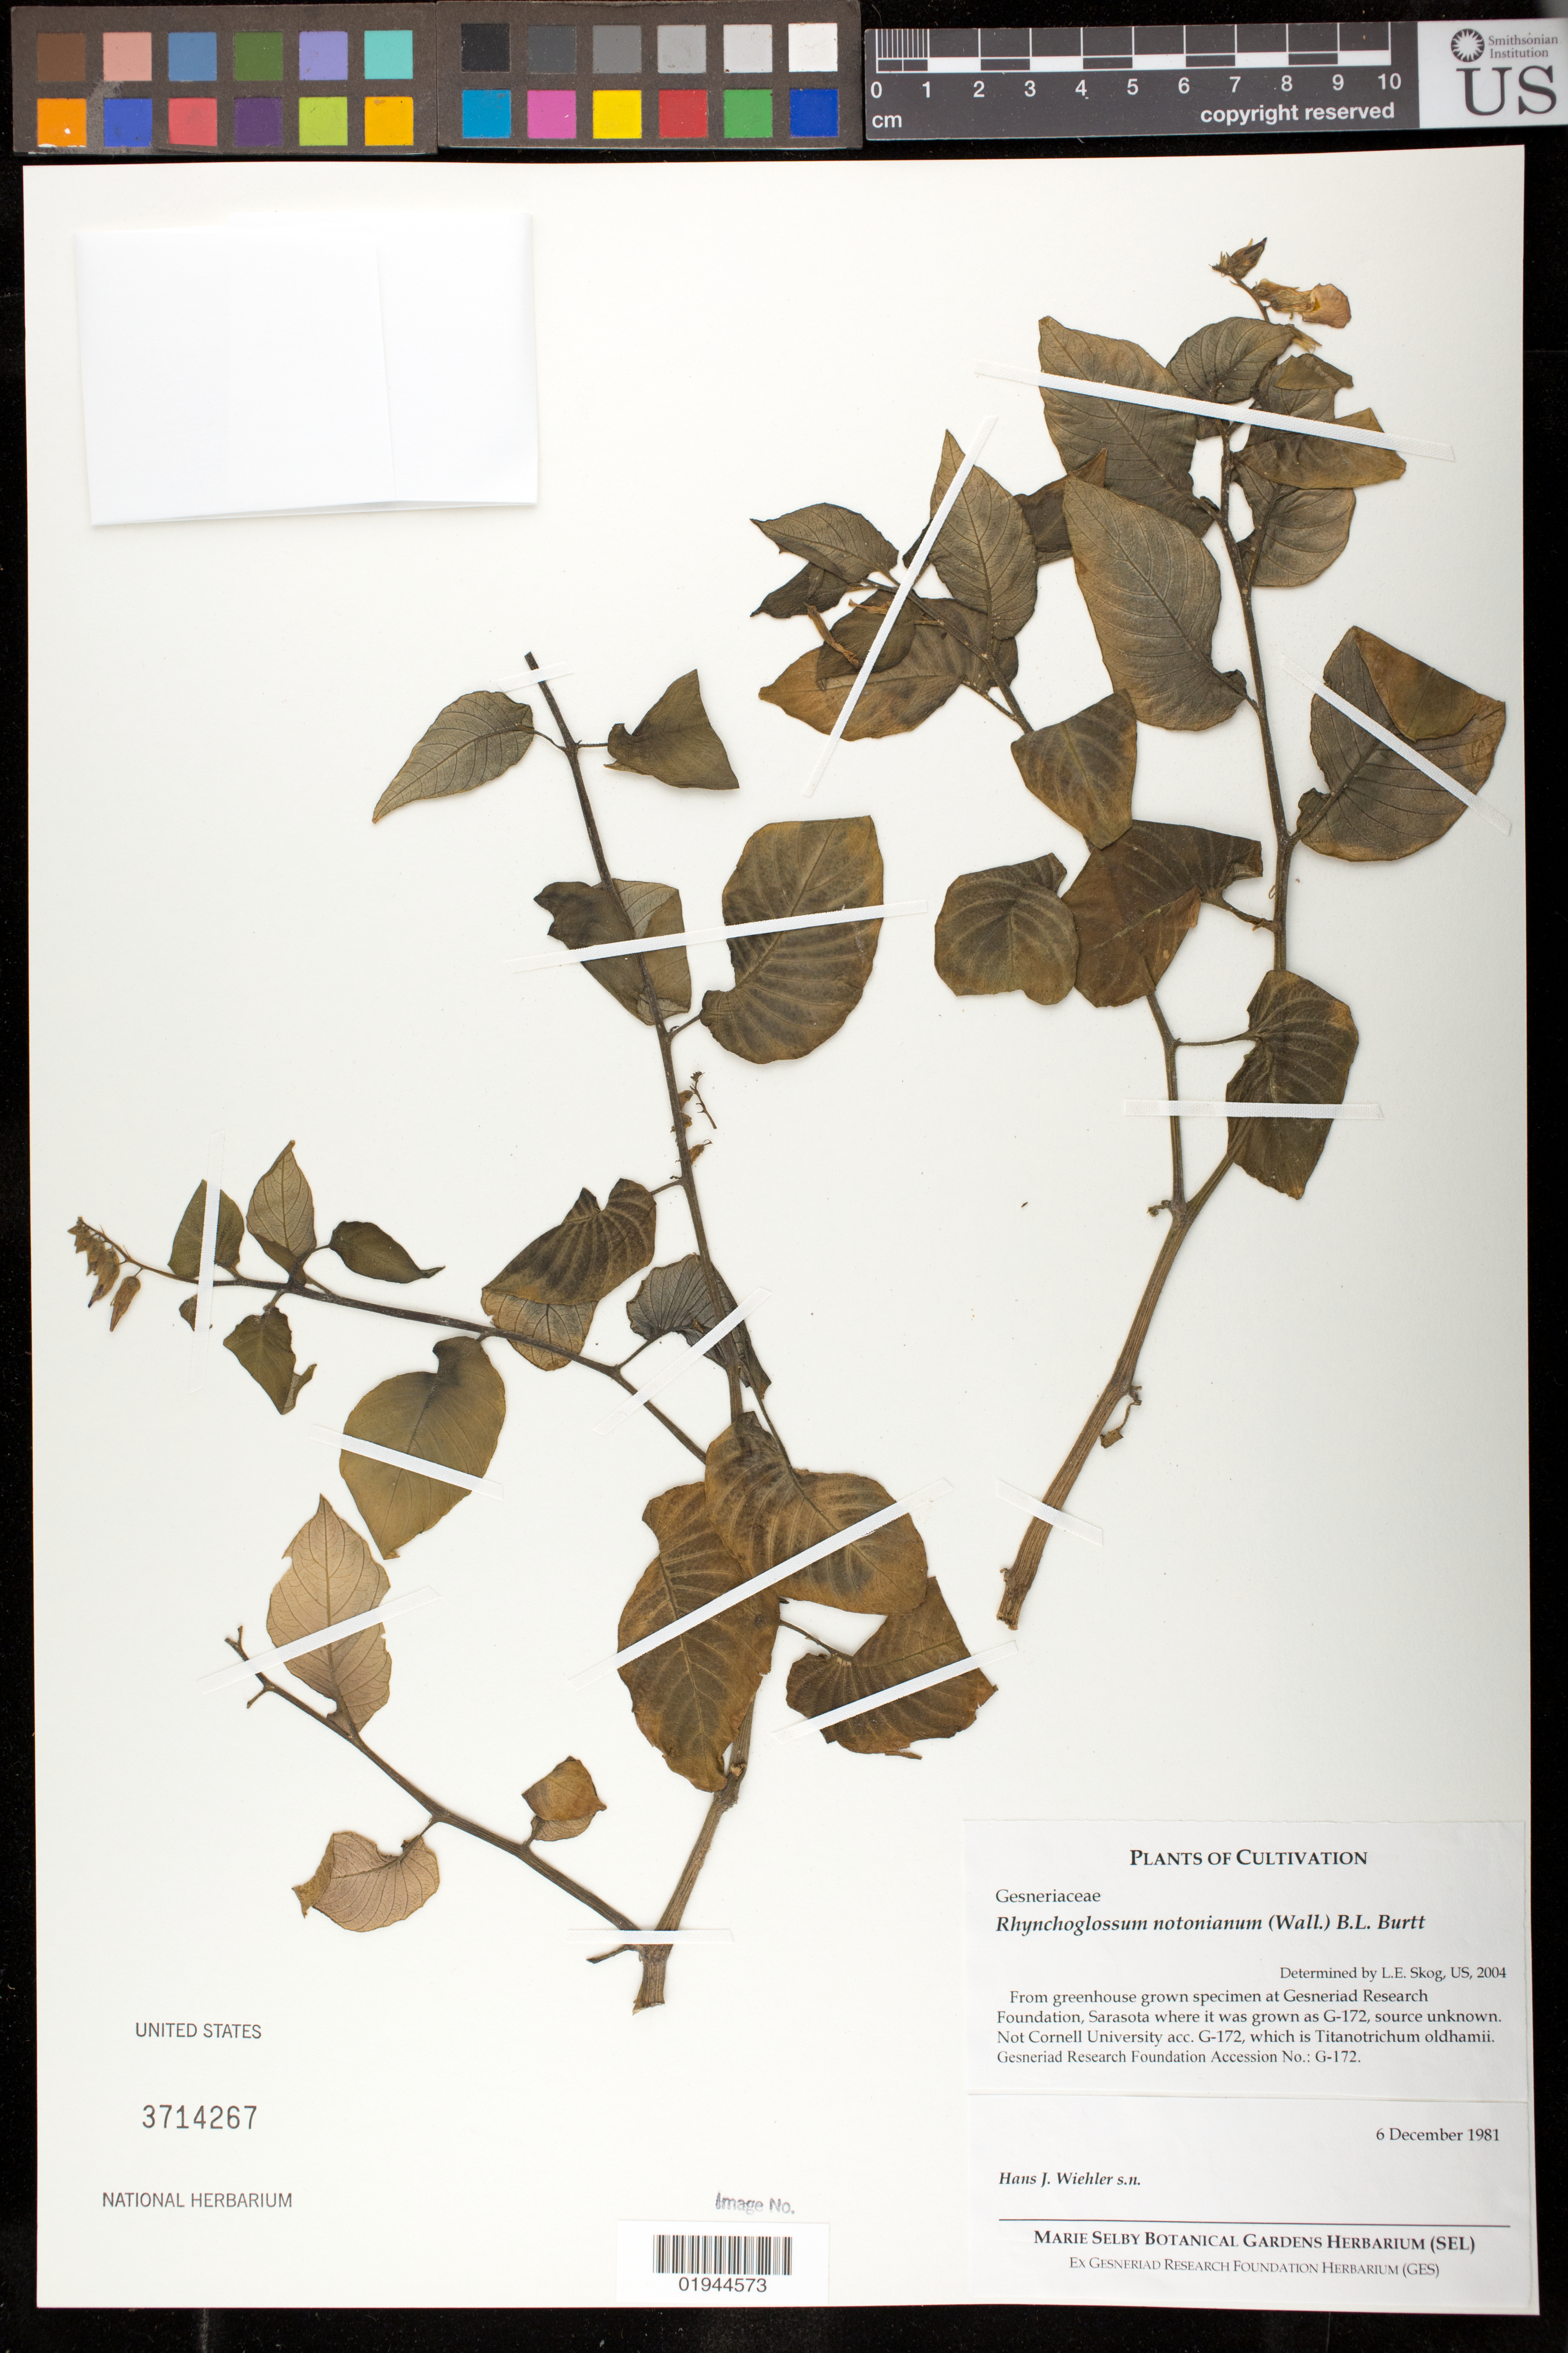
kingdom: Plantae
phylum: Tracheophyta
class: Magnoliopsida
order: Lamiales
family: Gesneriaceae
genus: Rhynchoglossum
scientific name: Rhynchoglossum notonianum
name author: (Wall.) B.L. Burtt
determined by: Skog, Laurence E.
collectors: H. J. Wiehler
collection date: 1981-12-06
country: United States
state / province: Florida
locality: Gesneriad Research Foundation, Sarasota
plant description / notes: From greenhouse grown specimen at Gesneriad Research Foundation, Sarasota where it was grown as G-172, source unknown.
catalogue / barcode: US 3714267